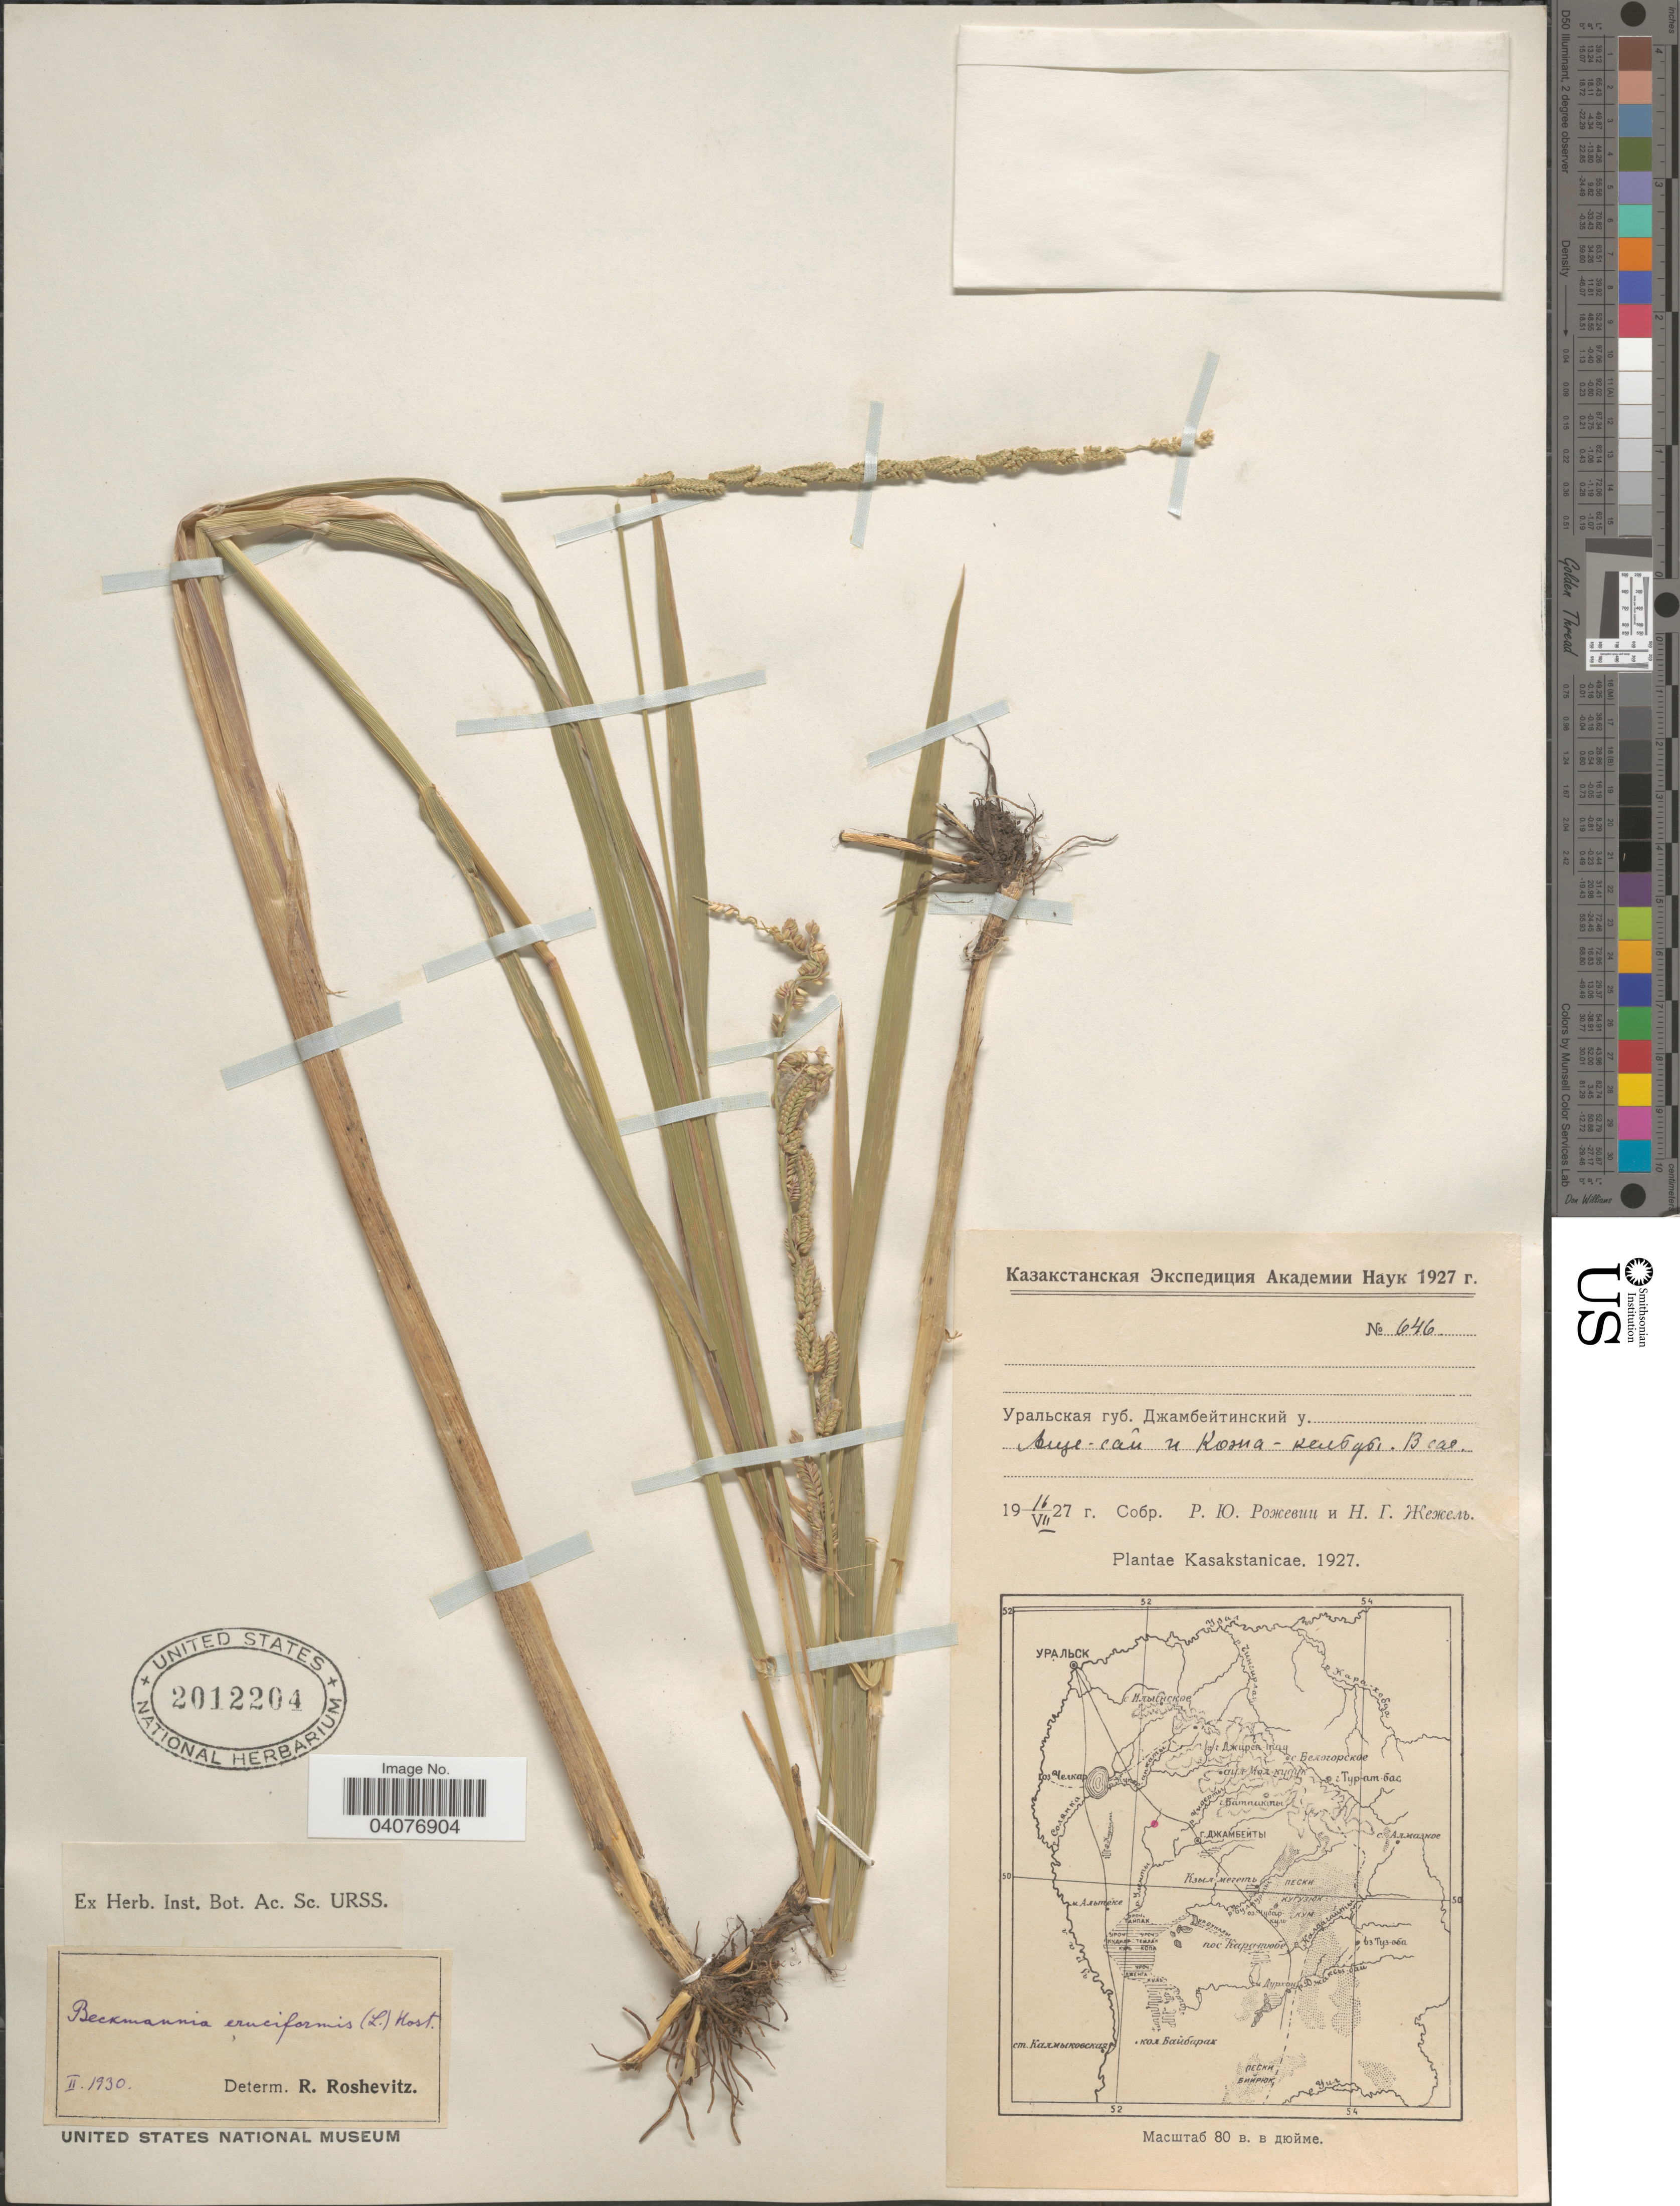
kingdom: Plantae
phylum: Tracheophyta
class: Liliopsida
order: Poales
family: Poaceae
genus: Beckmannia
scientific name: Beckmannia syzigachne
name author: (Steud.) Fernald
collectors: R. Rozhevits & N. Zhezhel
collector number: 646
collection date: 1927-07-16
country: Kazakhstan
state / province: West Kazakhstan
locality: Ashche-Say and Kozha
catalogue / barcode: US 2012204